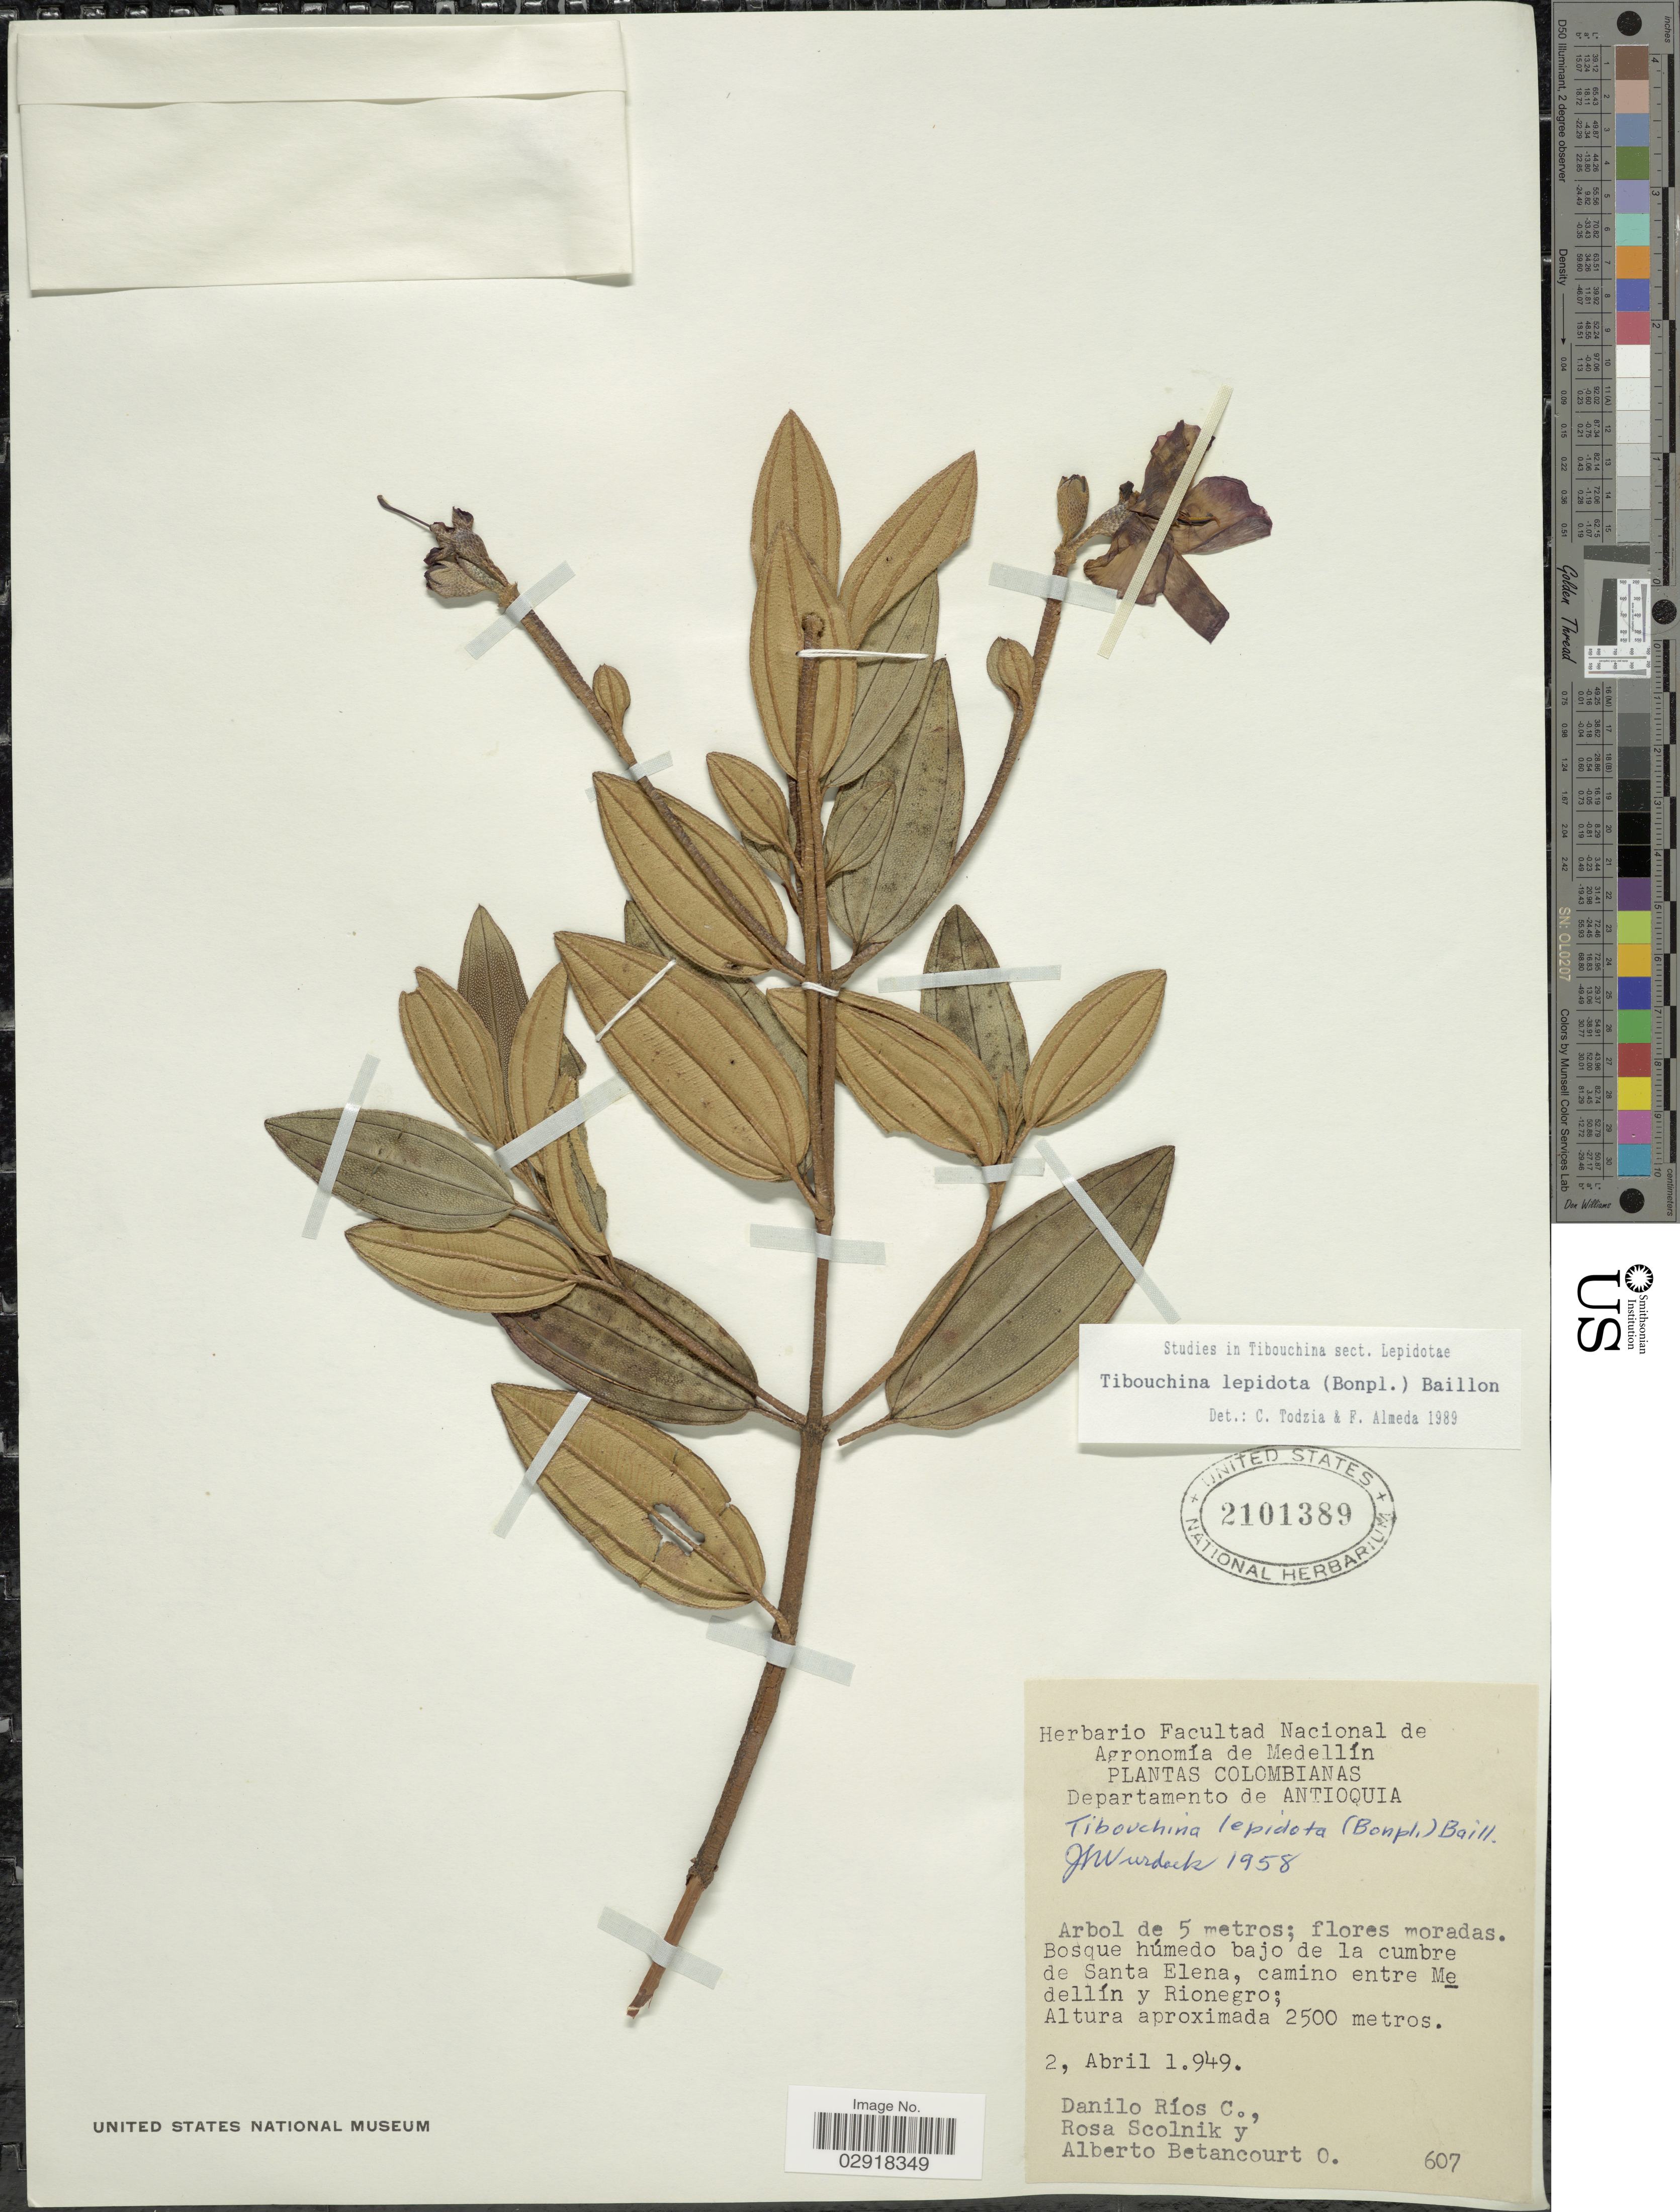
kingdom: Plantae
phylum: Tracheophyta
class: Magnoliopsida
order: Myrtales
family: Melastomataceae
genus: Andesanthus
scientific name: Andesanthus lepidotus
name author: (Humb. & Bonpl.) P.J.F. Guim. & Michelang.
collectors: D. Rios C., R. Scolnik & A. Betancourt O.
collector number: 607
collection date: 1949-04-02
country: Colombia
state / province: Antioquia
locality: Departamento de Antioquia, Bosque húmedo bajo de la cumbre de Santa Elena, camino entre Medellín y Rionegro.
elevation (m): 2500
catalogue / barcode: US 2101389